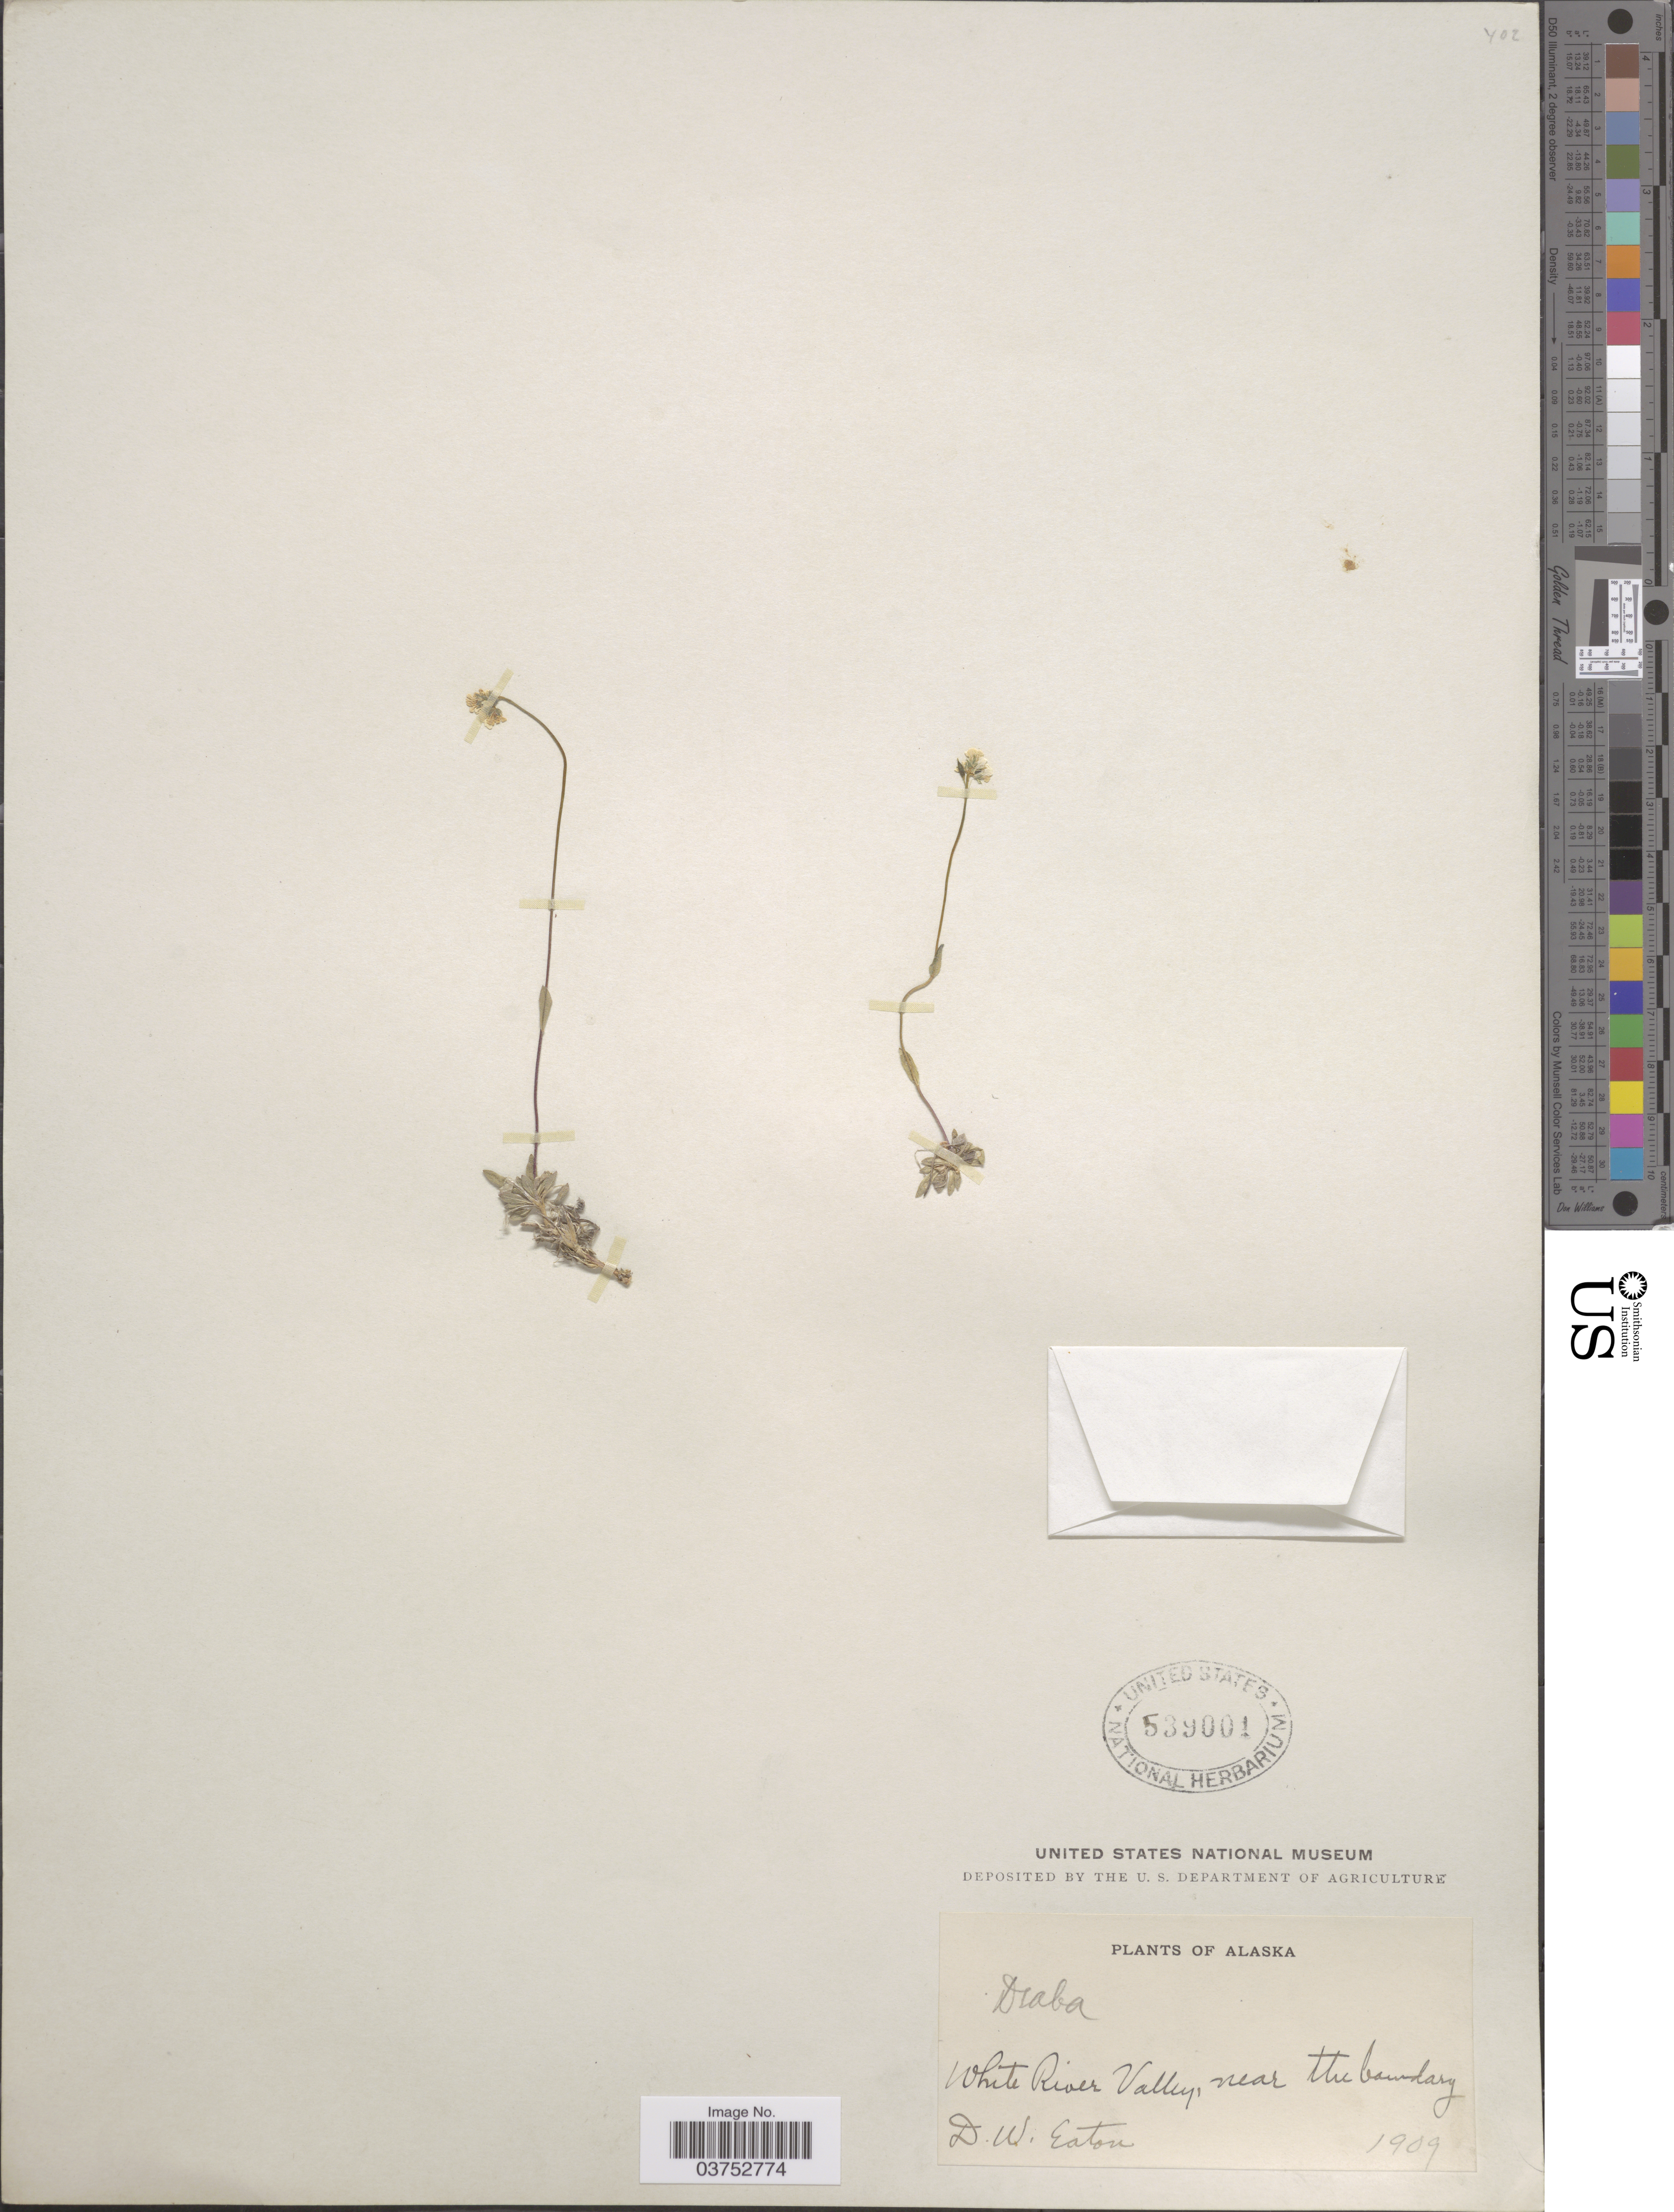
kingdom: Plantae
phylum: Tracheophyta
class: Magnoliopsida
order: Brassicales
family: Brassicaceae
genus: Draba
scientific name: Draba sp.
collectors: D. Eaton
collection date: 1909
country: United States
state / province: Alaska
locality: White River Valley, near the boundary.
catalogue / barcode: US 539001